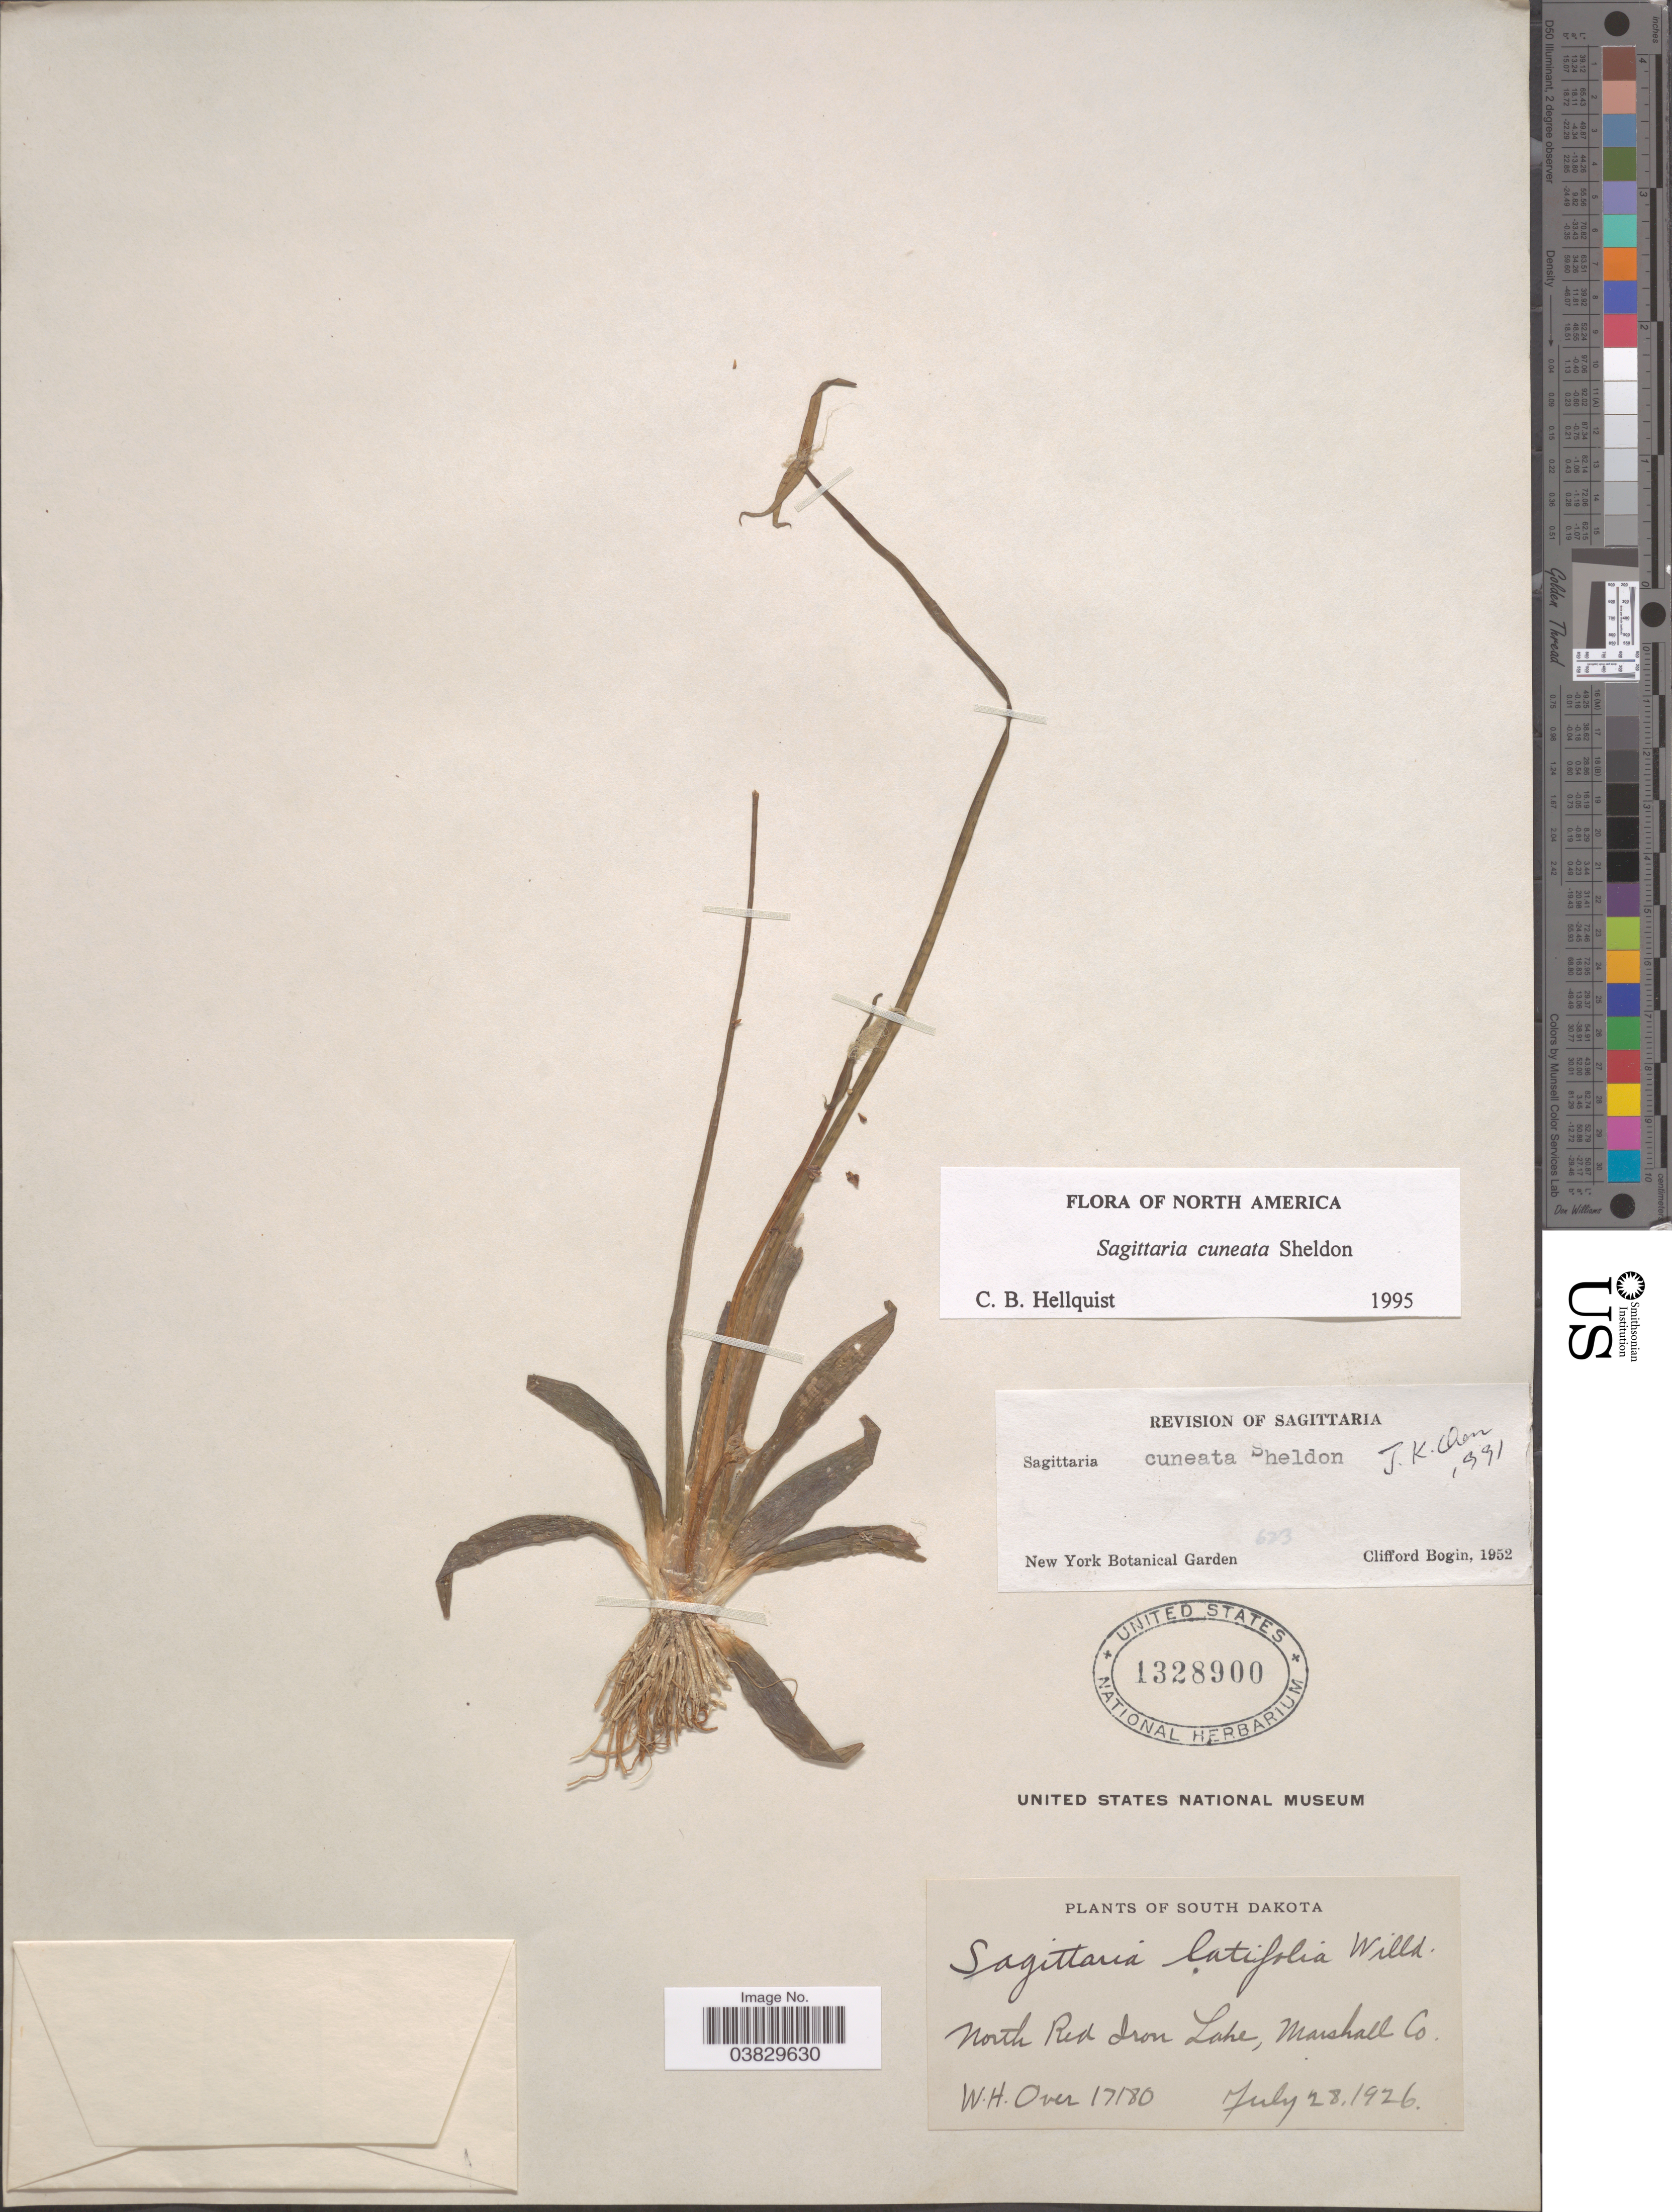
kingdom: Plantae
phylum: Tracheophyta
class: Liliopsida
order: Alismatales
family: Alismataceae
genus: Sagittaria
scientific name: Sagittaria cuneata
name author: E. Sheld.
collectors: W. Over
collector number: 17180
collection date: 1926-07-28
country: United States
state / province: South Dakota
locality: North Red Iron Lake, Marshall Co.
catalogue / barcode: US 1328900